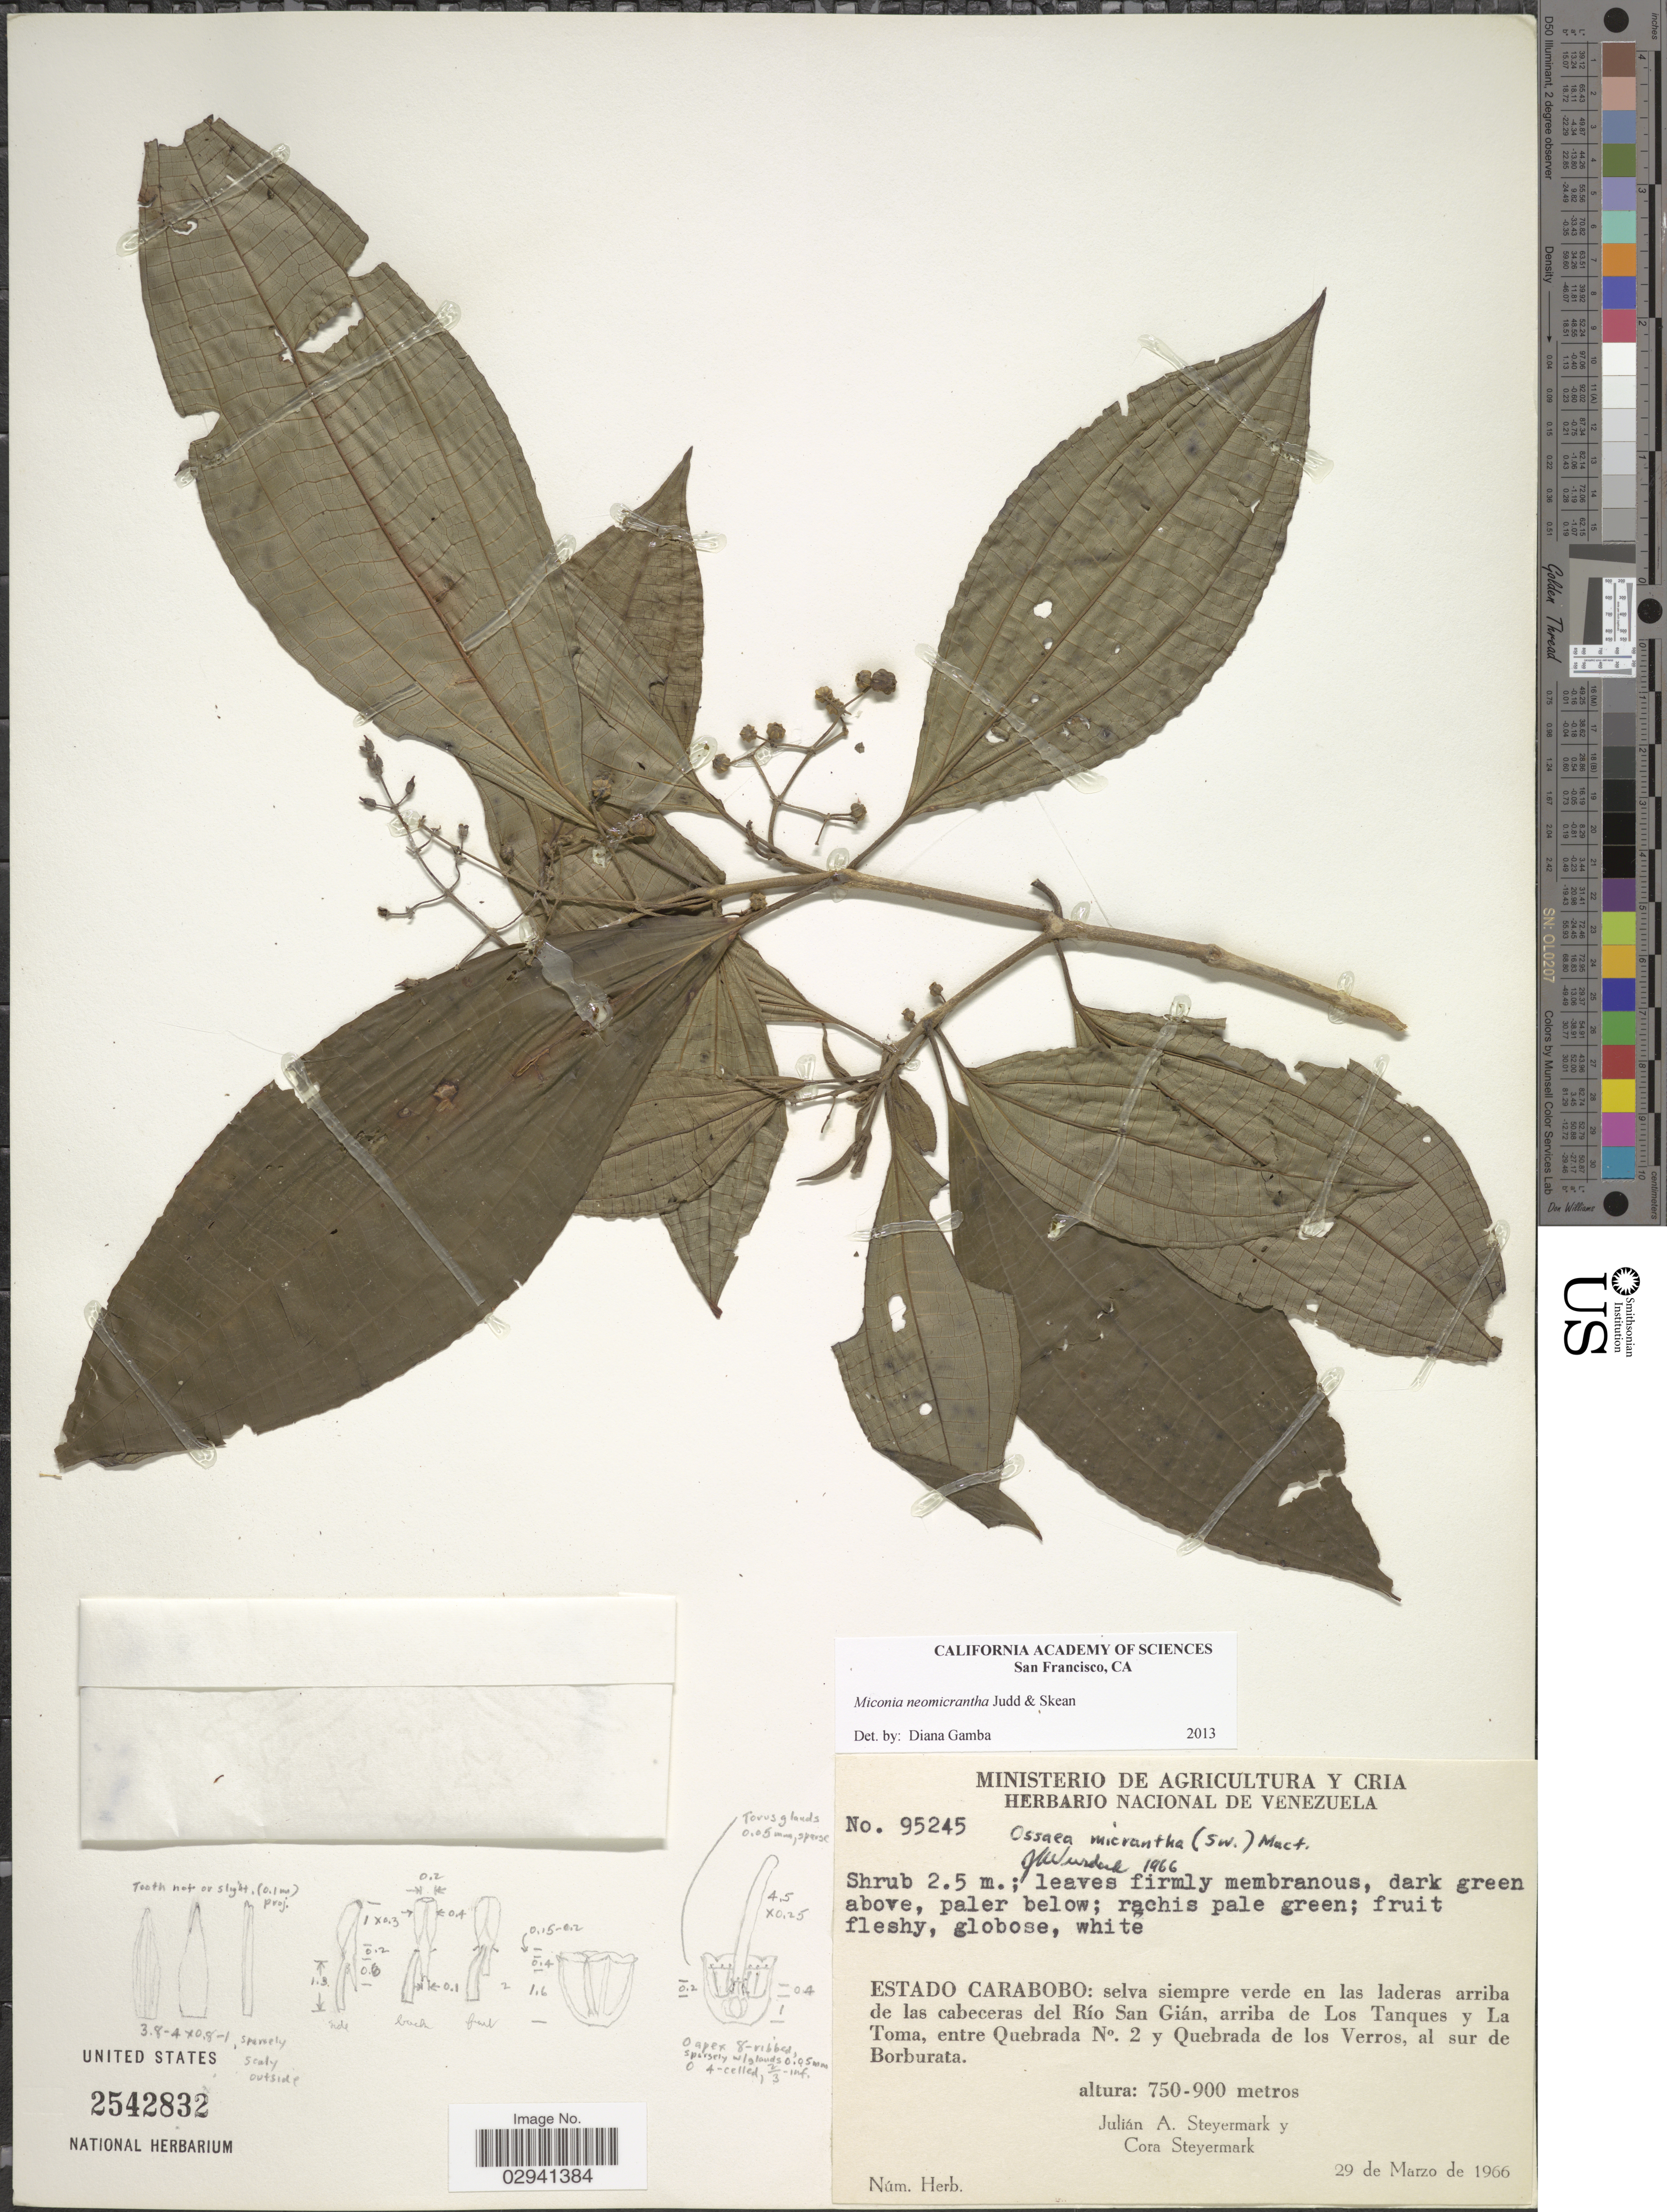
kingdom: Plantae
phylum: Tracheophyta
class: Magnoliopsida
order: Myrtales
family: Melastomataceae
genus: Miconia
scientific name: Miconia neomicrantha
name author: Judd & Skean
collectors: J. Steyermark & C. Steyermark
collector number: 95245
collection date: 1966-03-29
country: Venezuela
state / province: Carabobo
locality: Selva siempre verde en las laderas arriba de las cabeceras del Río San Gián, arriba de Los Tanques y La Toma, entre Quebrada, No. 2 y Quebrada de los Verros, al sur de Borburata.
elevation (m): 750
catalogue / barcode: US 2542832